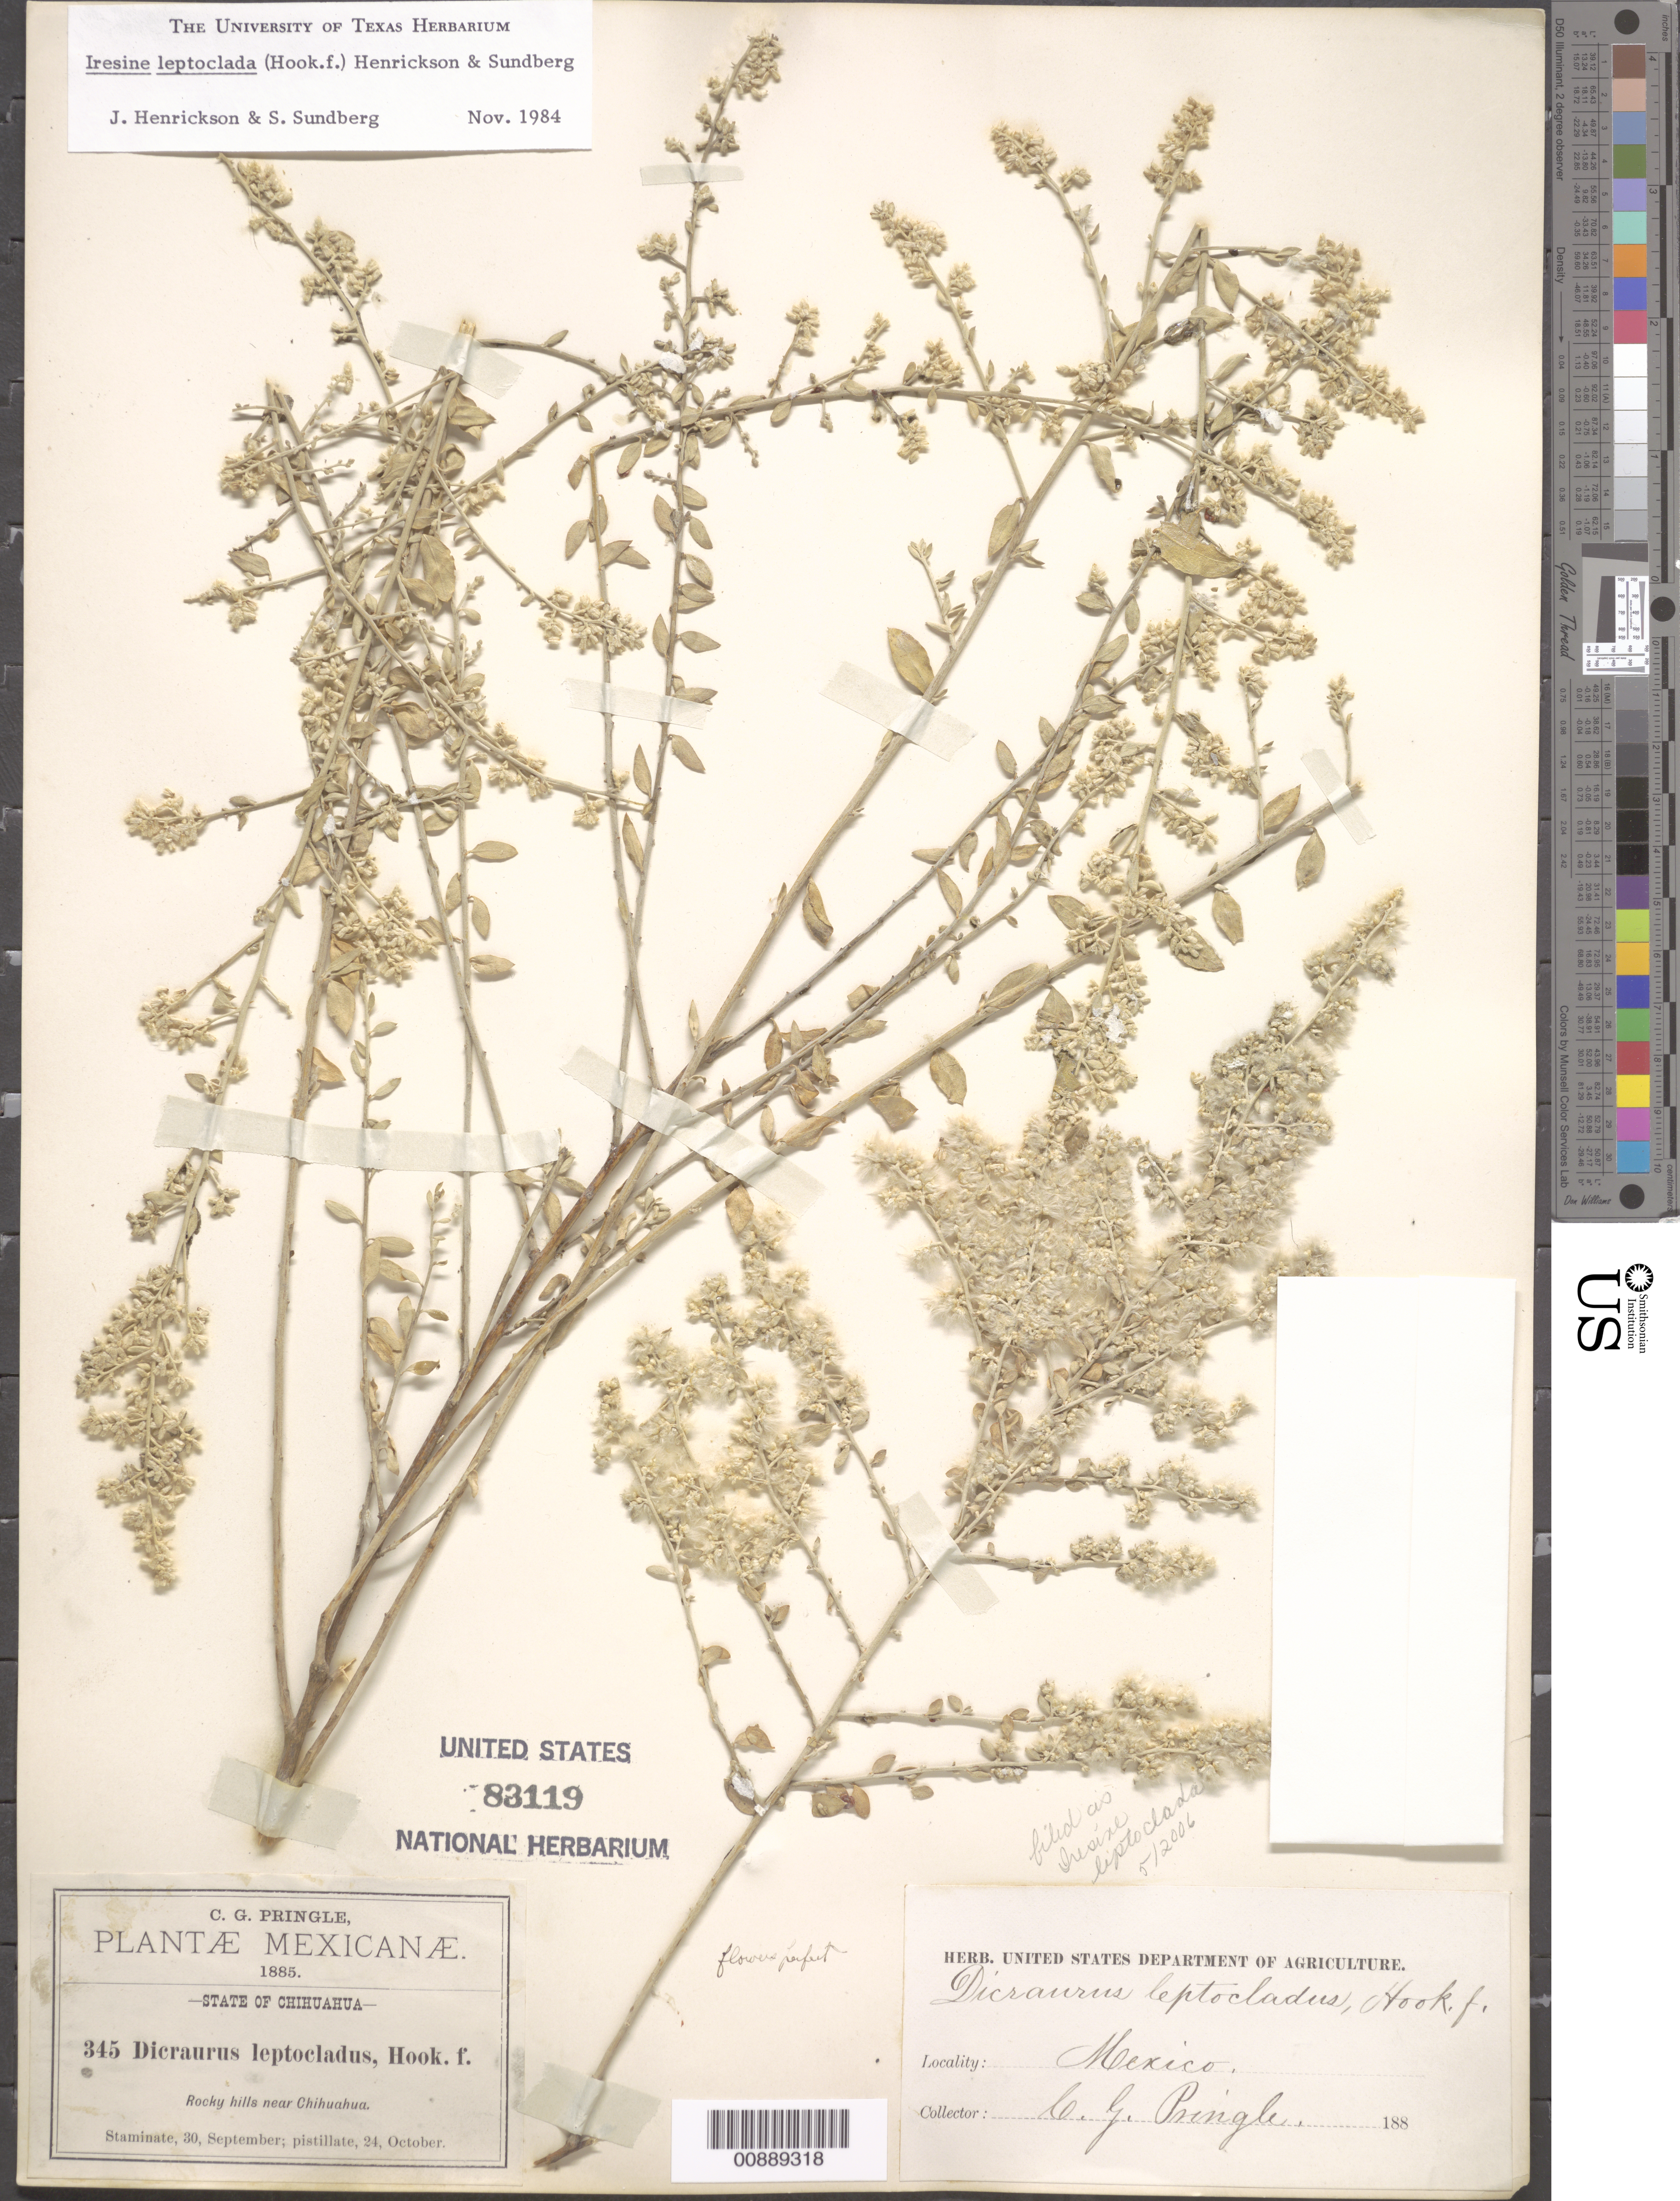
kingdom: Plantae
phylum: Tracheophyta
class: Magnoliopsida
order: Caryophyllales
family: Amaranthaceae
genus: Iresine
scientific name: Iresine leptoclada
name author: (Hook. f.) Henrickson & S.D. Sundb.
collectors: C. G. Pringle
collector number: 345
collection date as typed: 30 Sep 1885 to 24 Oct 1885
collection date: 1885-09-30/1885-10-24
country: Mexico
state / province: Chihuahua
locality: Near Chihuahua.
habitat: Rocky hills.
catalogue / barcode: US 83119